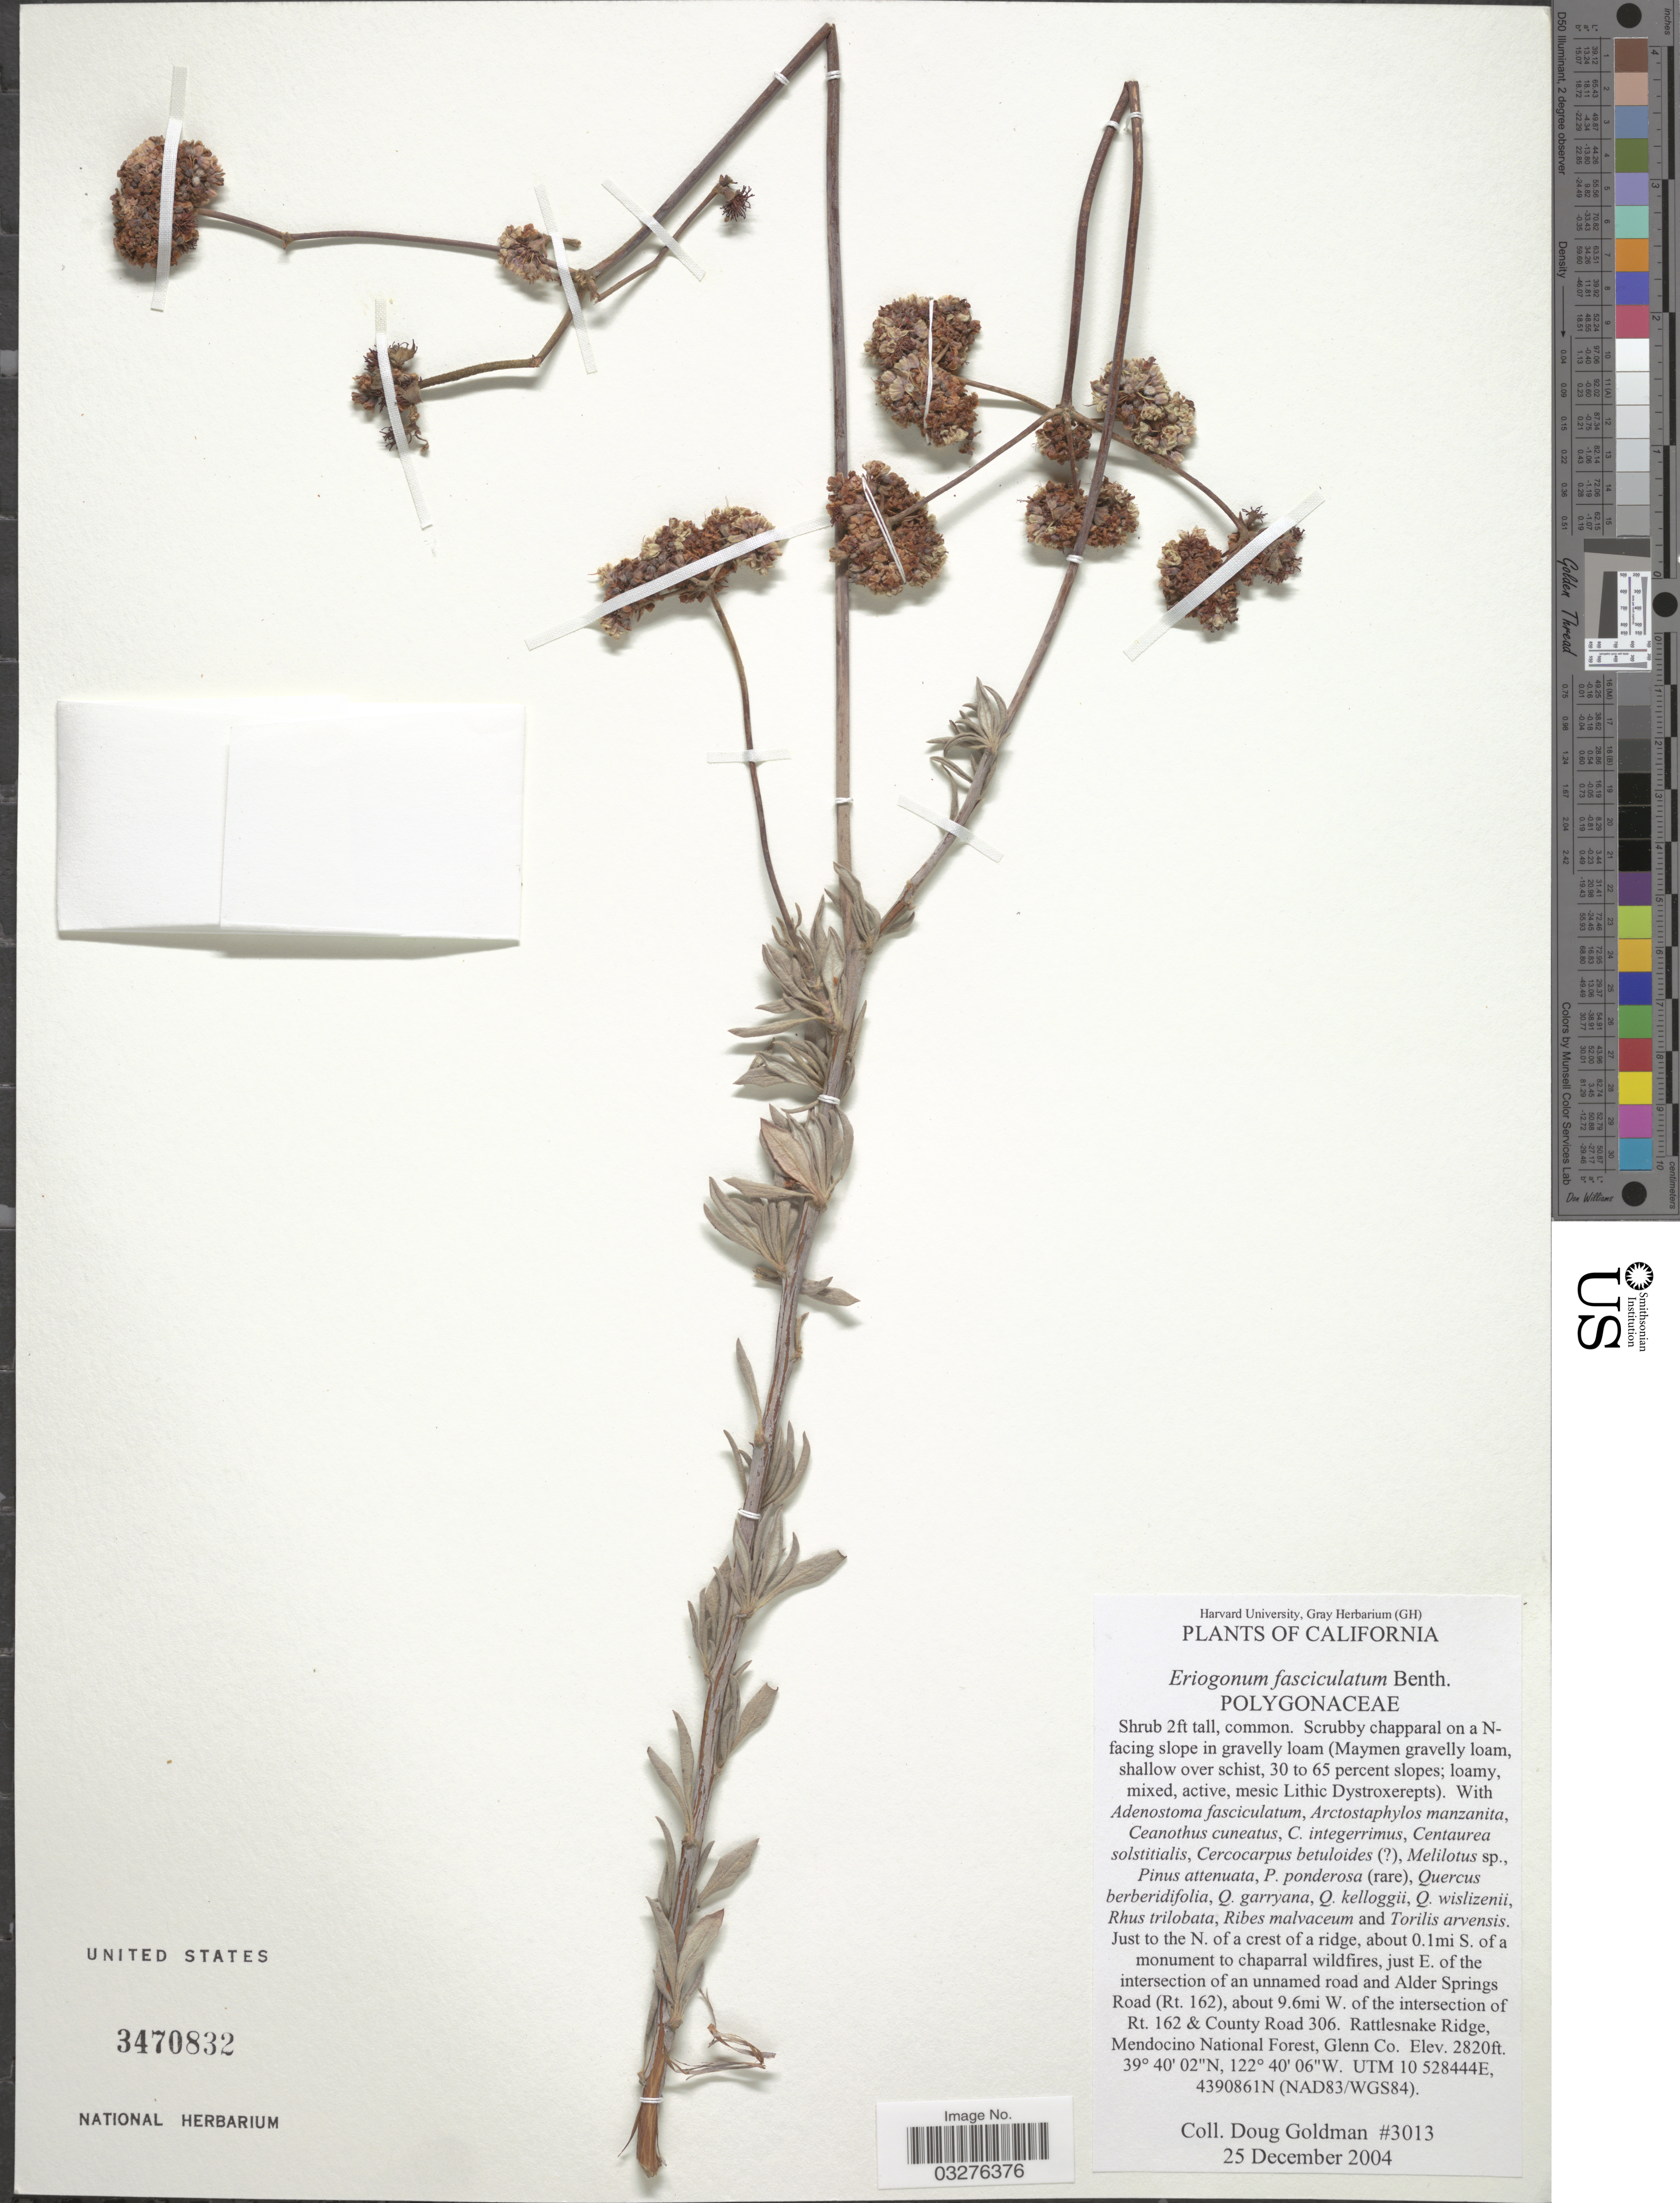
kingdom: Plantae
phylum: Tracheophyta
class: Magnoliopsida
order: Caryophyllales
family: Polygonaceae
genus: Eriogonum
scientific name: Eriogonum fasciculatum var. fasciculatum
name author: Benth.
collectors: D. Goldman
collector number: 3013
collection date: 2004-12-25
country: United States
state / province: California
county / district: Glenn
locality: Just to the N. of a crest of a ridge, about 0.1 mi S. of a monument to chaparral wildfires, just E. of the intersection of an unnamed road and Alder Springs Road (Rt. 162), about 9.6mi W. of the intersection of Rt. 162 & County Road 306. Rattlesnake Ridge, Mendocino National Forest, Glenn Co. UTM 10 528444E, 43909861N (NAD83/WGS84).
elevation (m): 860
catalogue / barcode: US 3470832